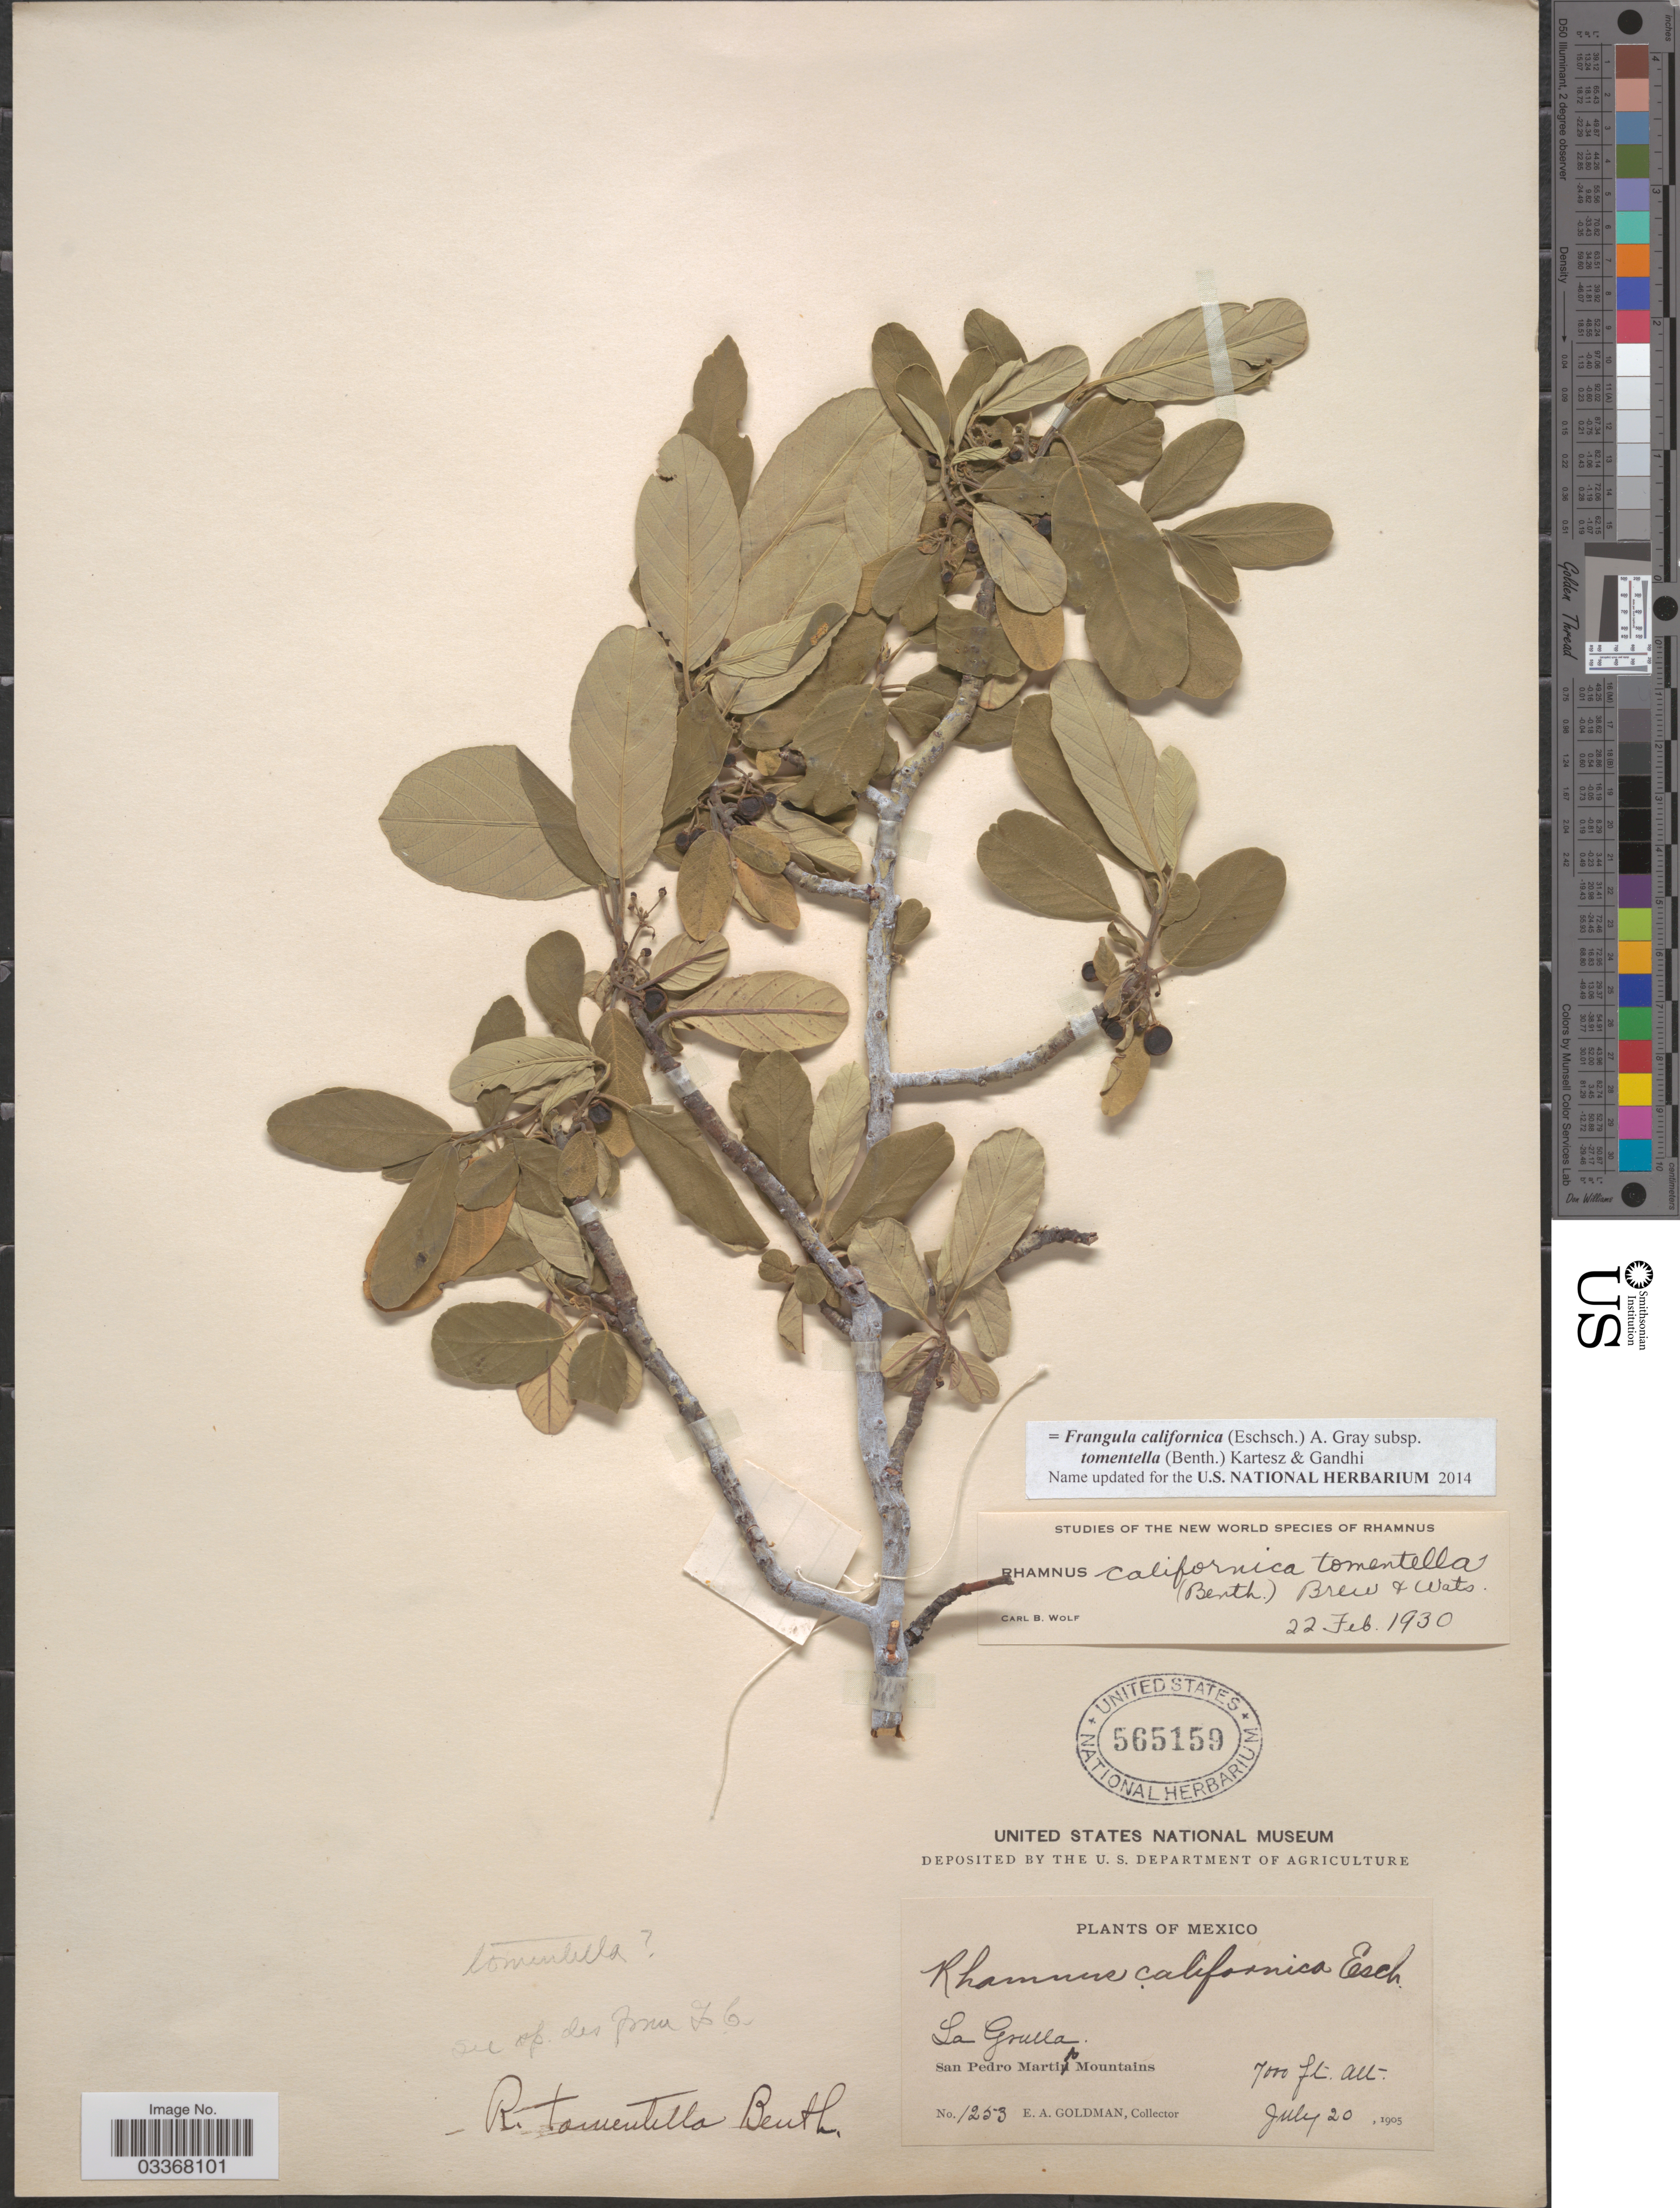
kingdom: Plantae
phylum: Tracheophyta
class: Magnoliopsida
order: Rosales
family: Rhamnaceae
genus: Frangula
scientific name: Frangula californica subsp. tomentella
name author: (Benth.) Kartesz & Gandhi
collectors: E. A. Goldman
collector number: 1253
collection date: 1905-07-20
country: Mexico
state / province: Baja California Norte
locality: La Grulla, San Pedro Martir Mountains.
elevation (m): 2134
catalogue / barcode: US 565159